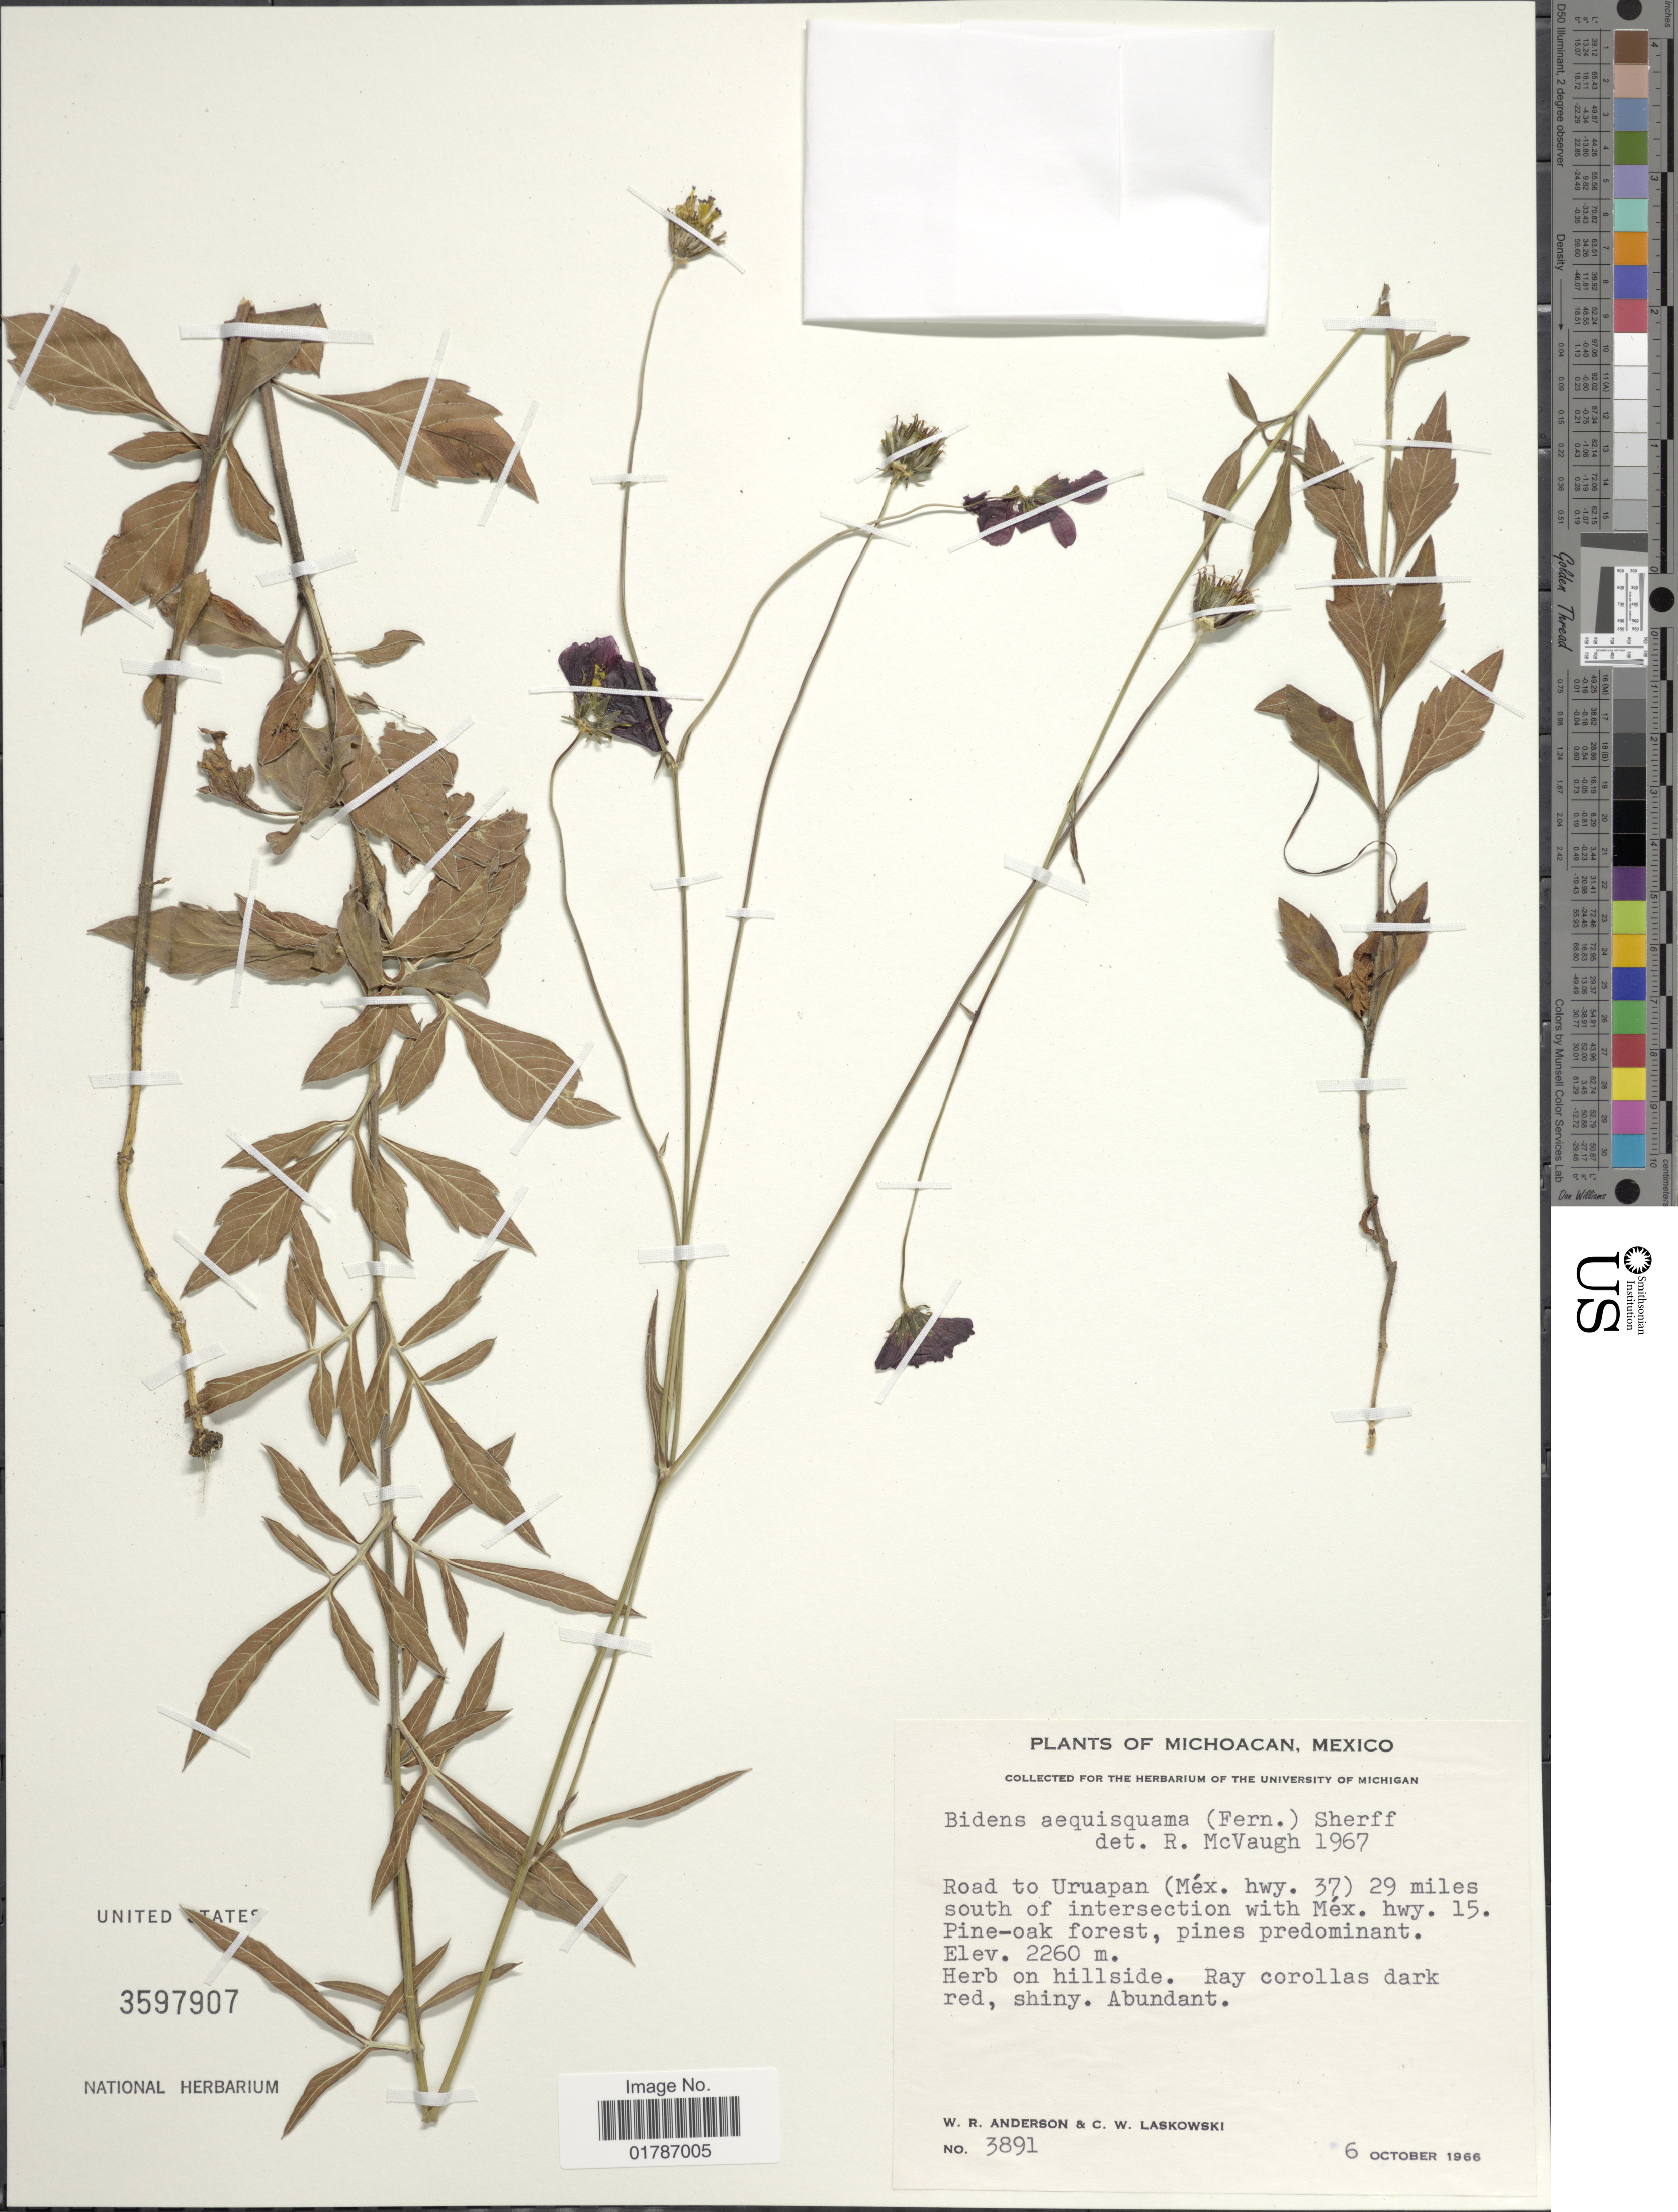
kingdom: Plantae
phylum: Tracheophyta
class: Magnoliopsida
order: Asterales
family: Asteraceae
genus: Bidens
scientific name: Bidens aequisquama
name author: (Fernald) Sherff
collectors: W. Anderson & C. Laskowski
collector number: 3891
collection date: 1966-10-06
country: Mexico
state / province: Michoacán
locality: Road to Uruapan (Mex. hwy. 37), 29 miles south of intersection with Mex., hwy 15., Pine-oak forest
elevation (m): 2260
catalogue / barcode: US 3597907